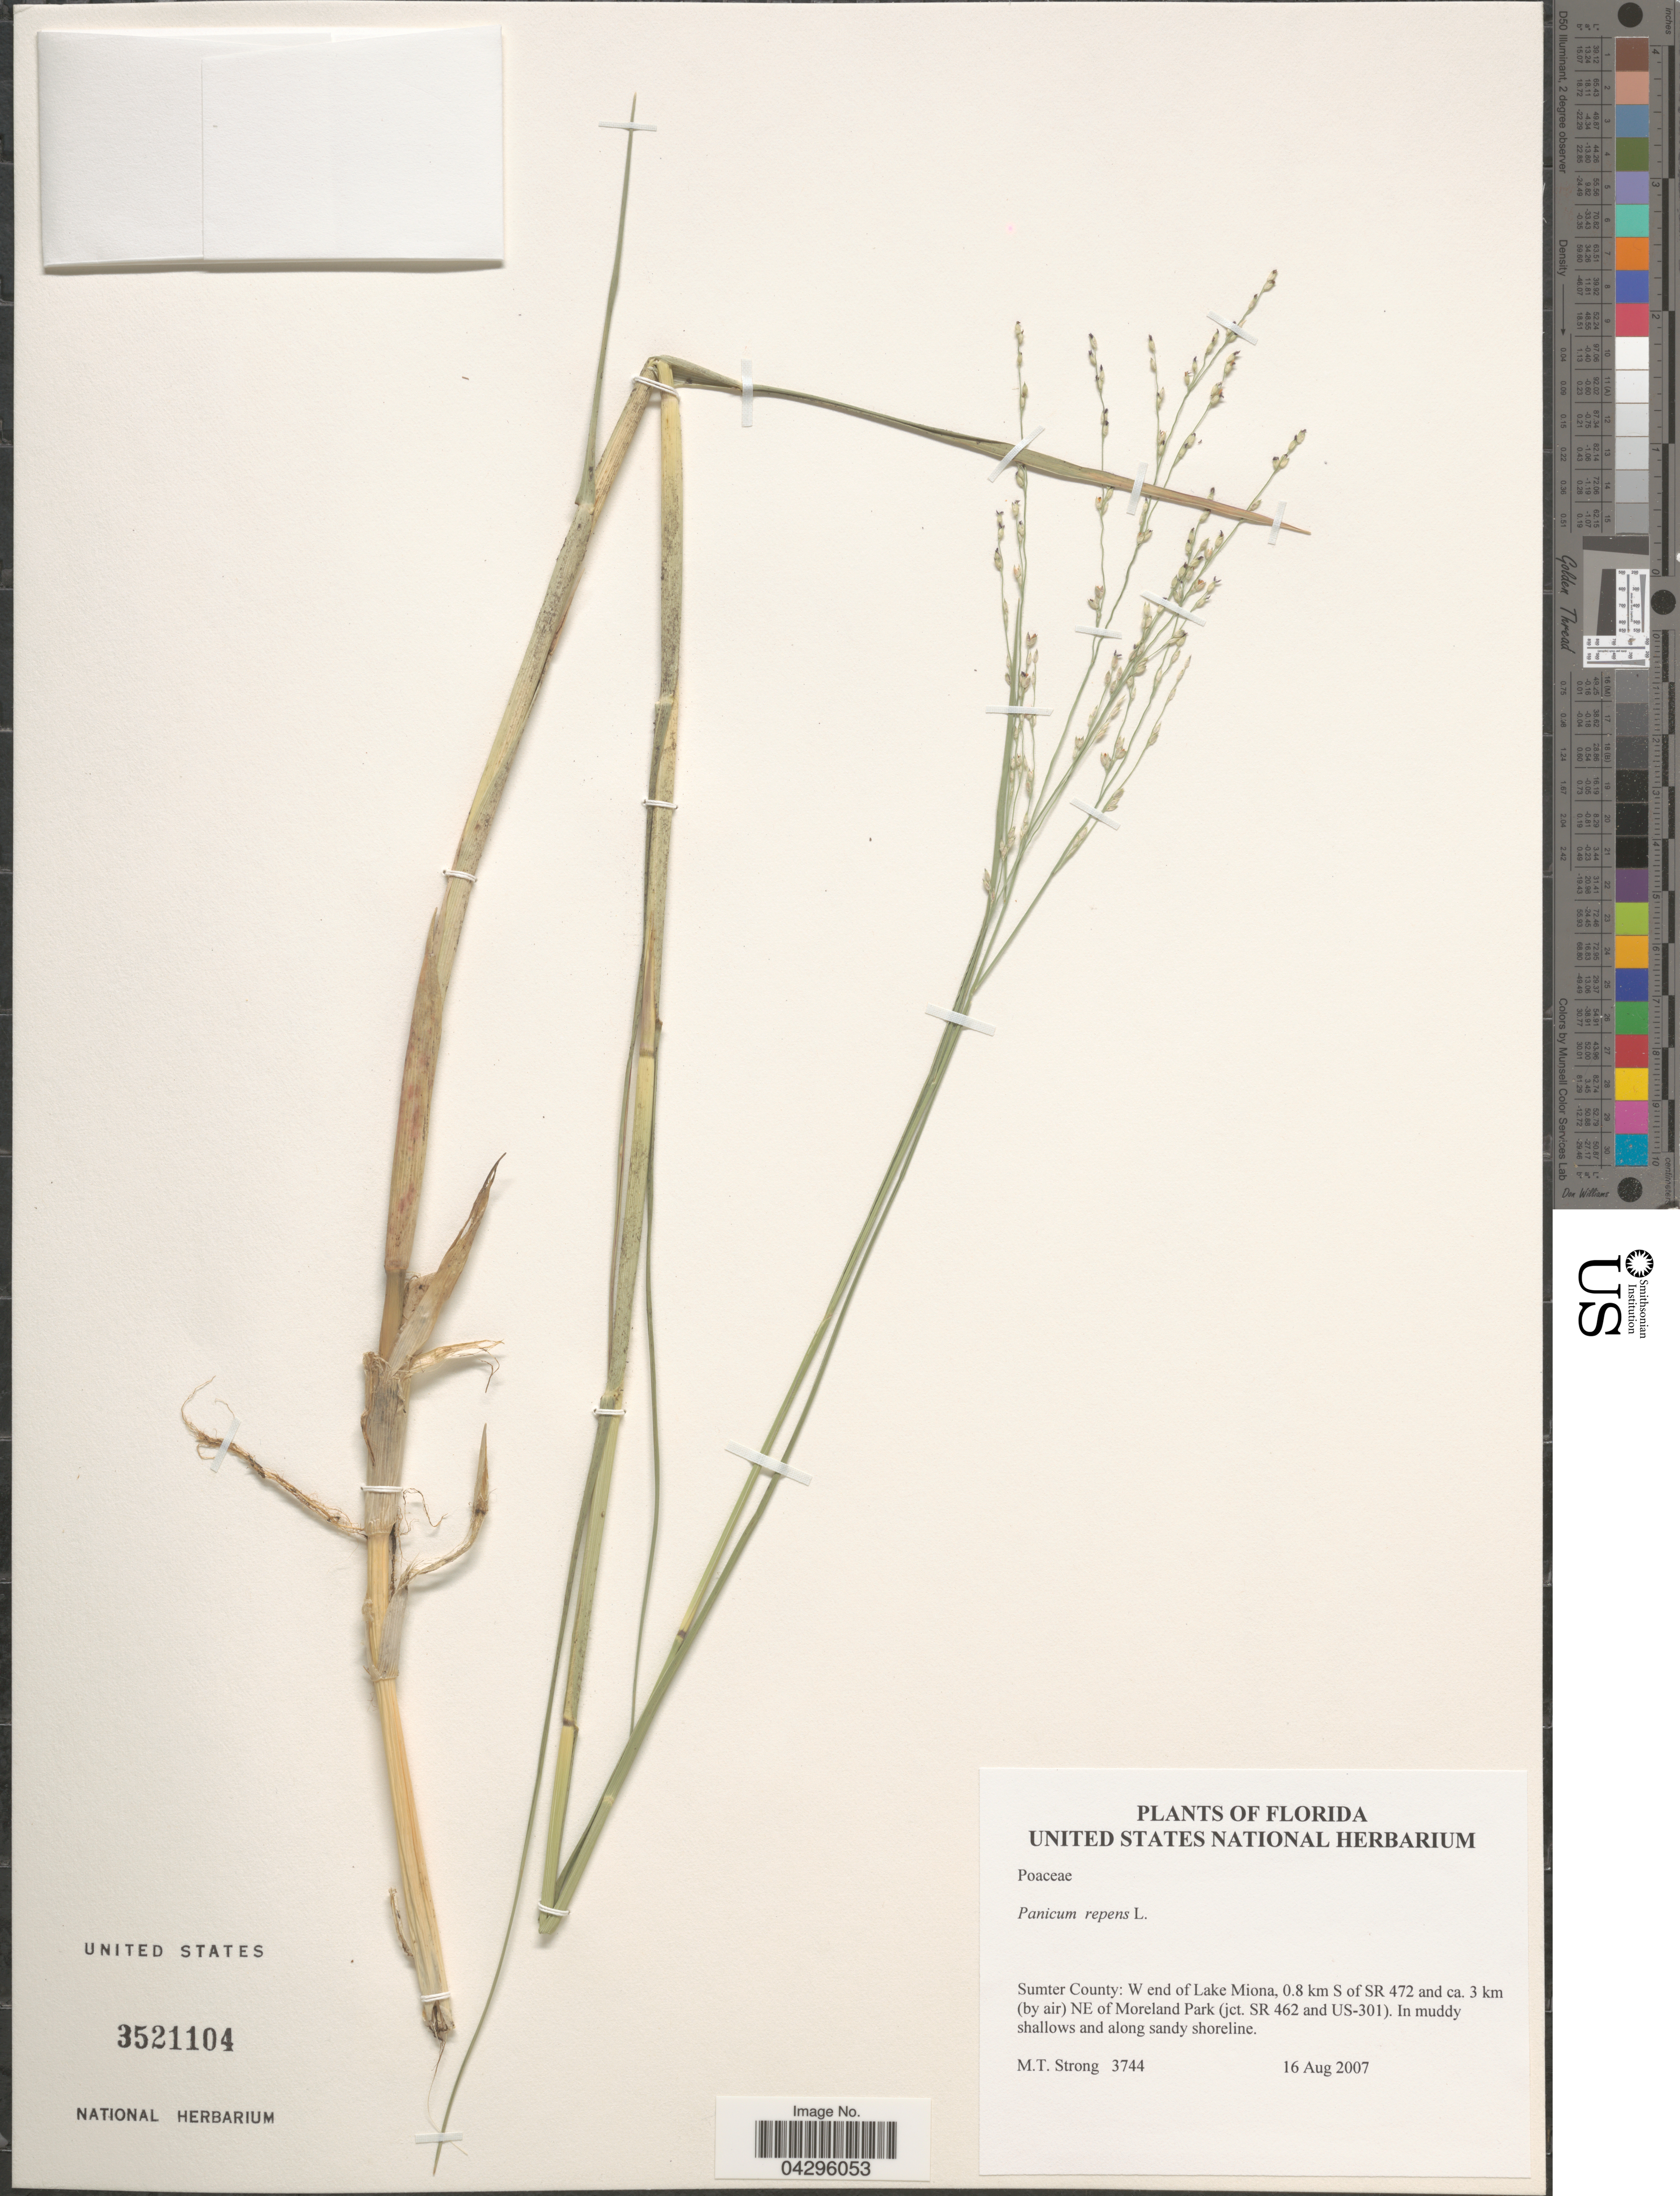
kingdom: Plantae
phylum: Tracheophyta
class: Liliopsida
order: Poales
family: Poaceae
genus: Panicum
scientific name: Panicum repens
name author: L.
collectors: M. T. Strong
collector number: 3744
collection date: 2007-08-16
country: United States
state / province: Florida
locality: Sumter County: W end of Lake Miona, 0.8 km S of SR 472 and ca. 3 km (by air) NE of Moreland Park (jct. SR 462 and US-301). In muddy shallows and along sandy shoreline.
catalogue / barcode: US 3521104